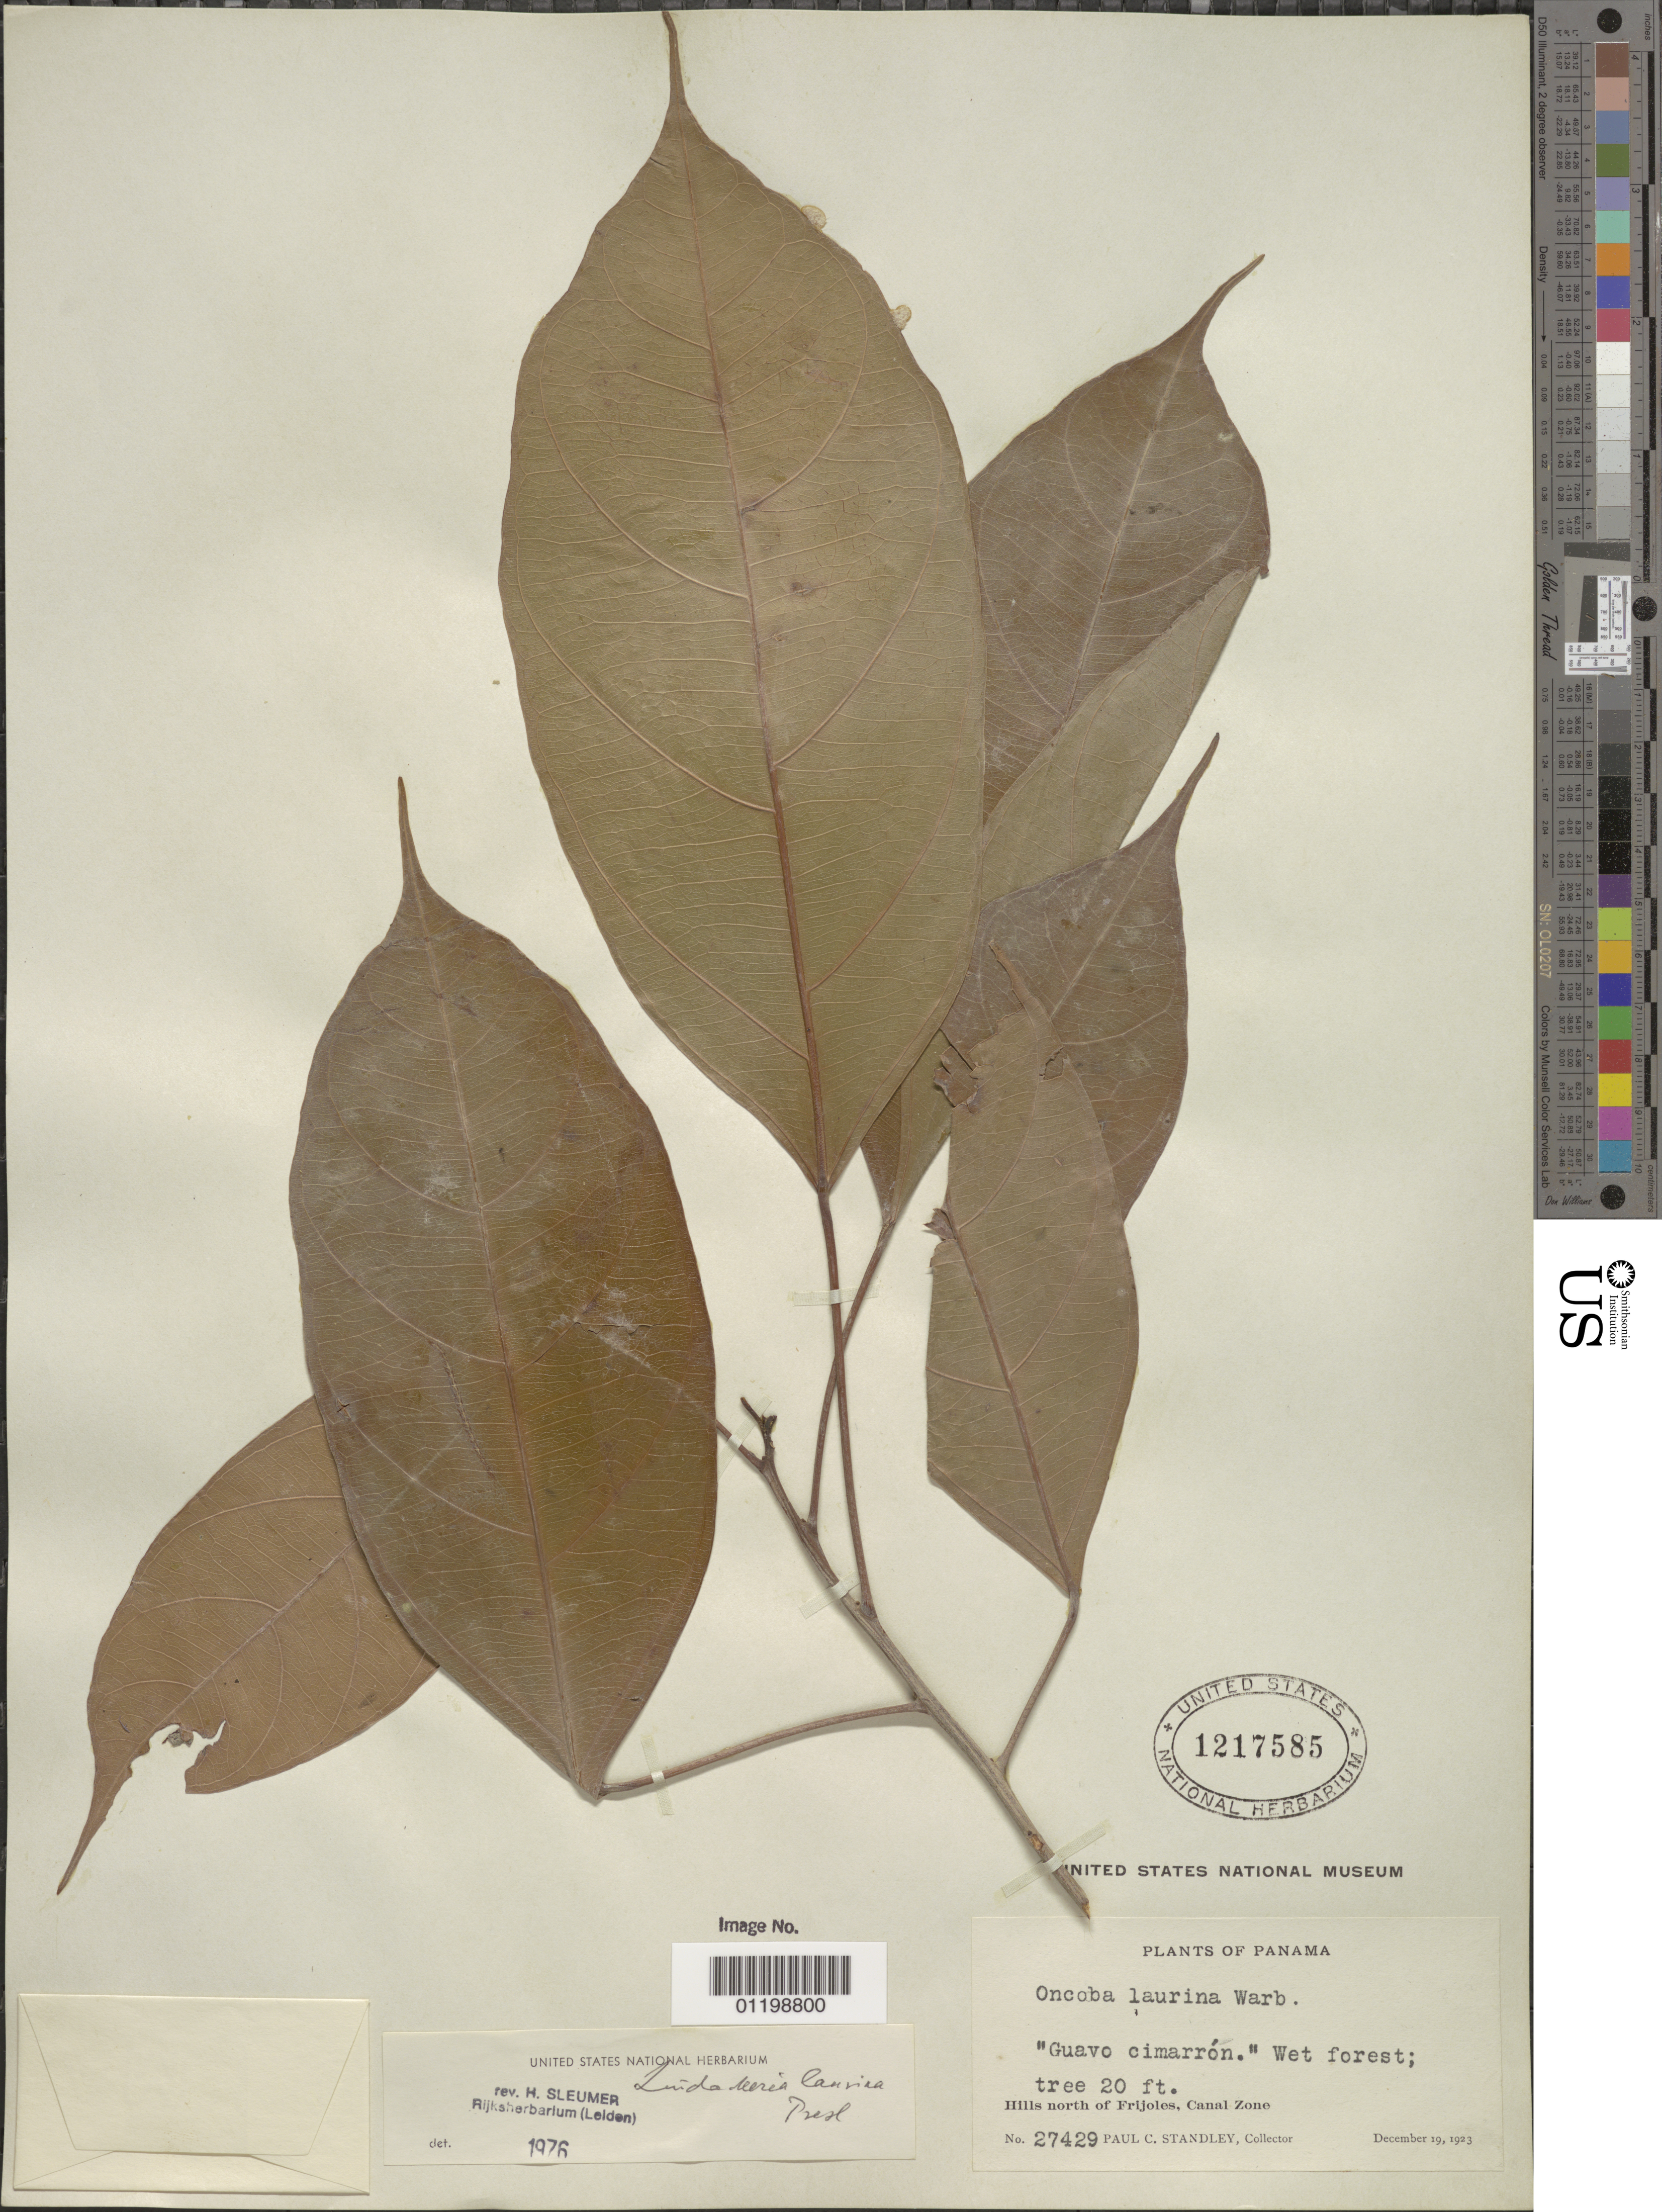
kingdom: Plantae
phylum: Tracheophyta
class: Magnoliopsida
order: Malpighiales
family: Achariaceae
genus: Lindackeria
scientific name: Lindackeria laurina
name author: C. Presl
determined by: Sleumer, H. O.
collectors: P. C. Standley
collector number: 27429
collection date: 1923-12-19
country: Panama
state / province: Colón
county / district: Canal Zone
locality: Hills N of Frijoles.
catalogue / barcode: US 1217585